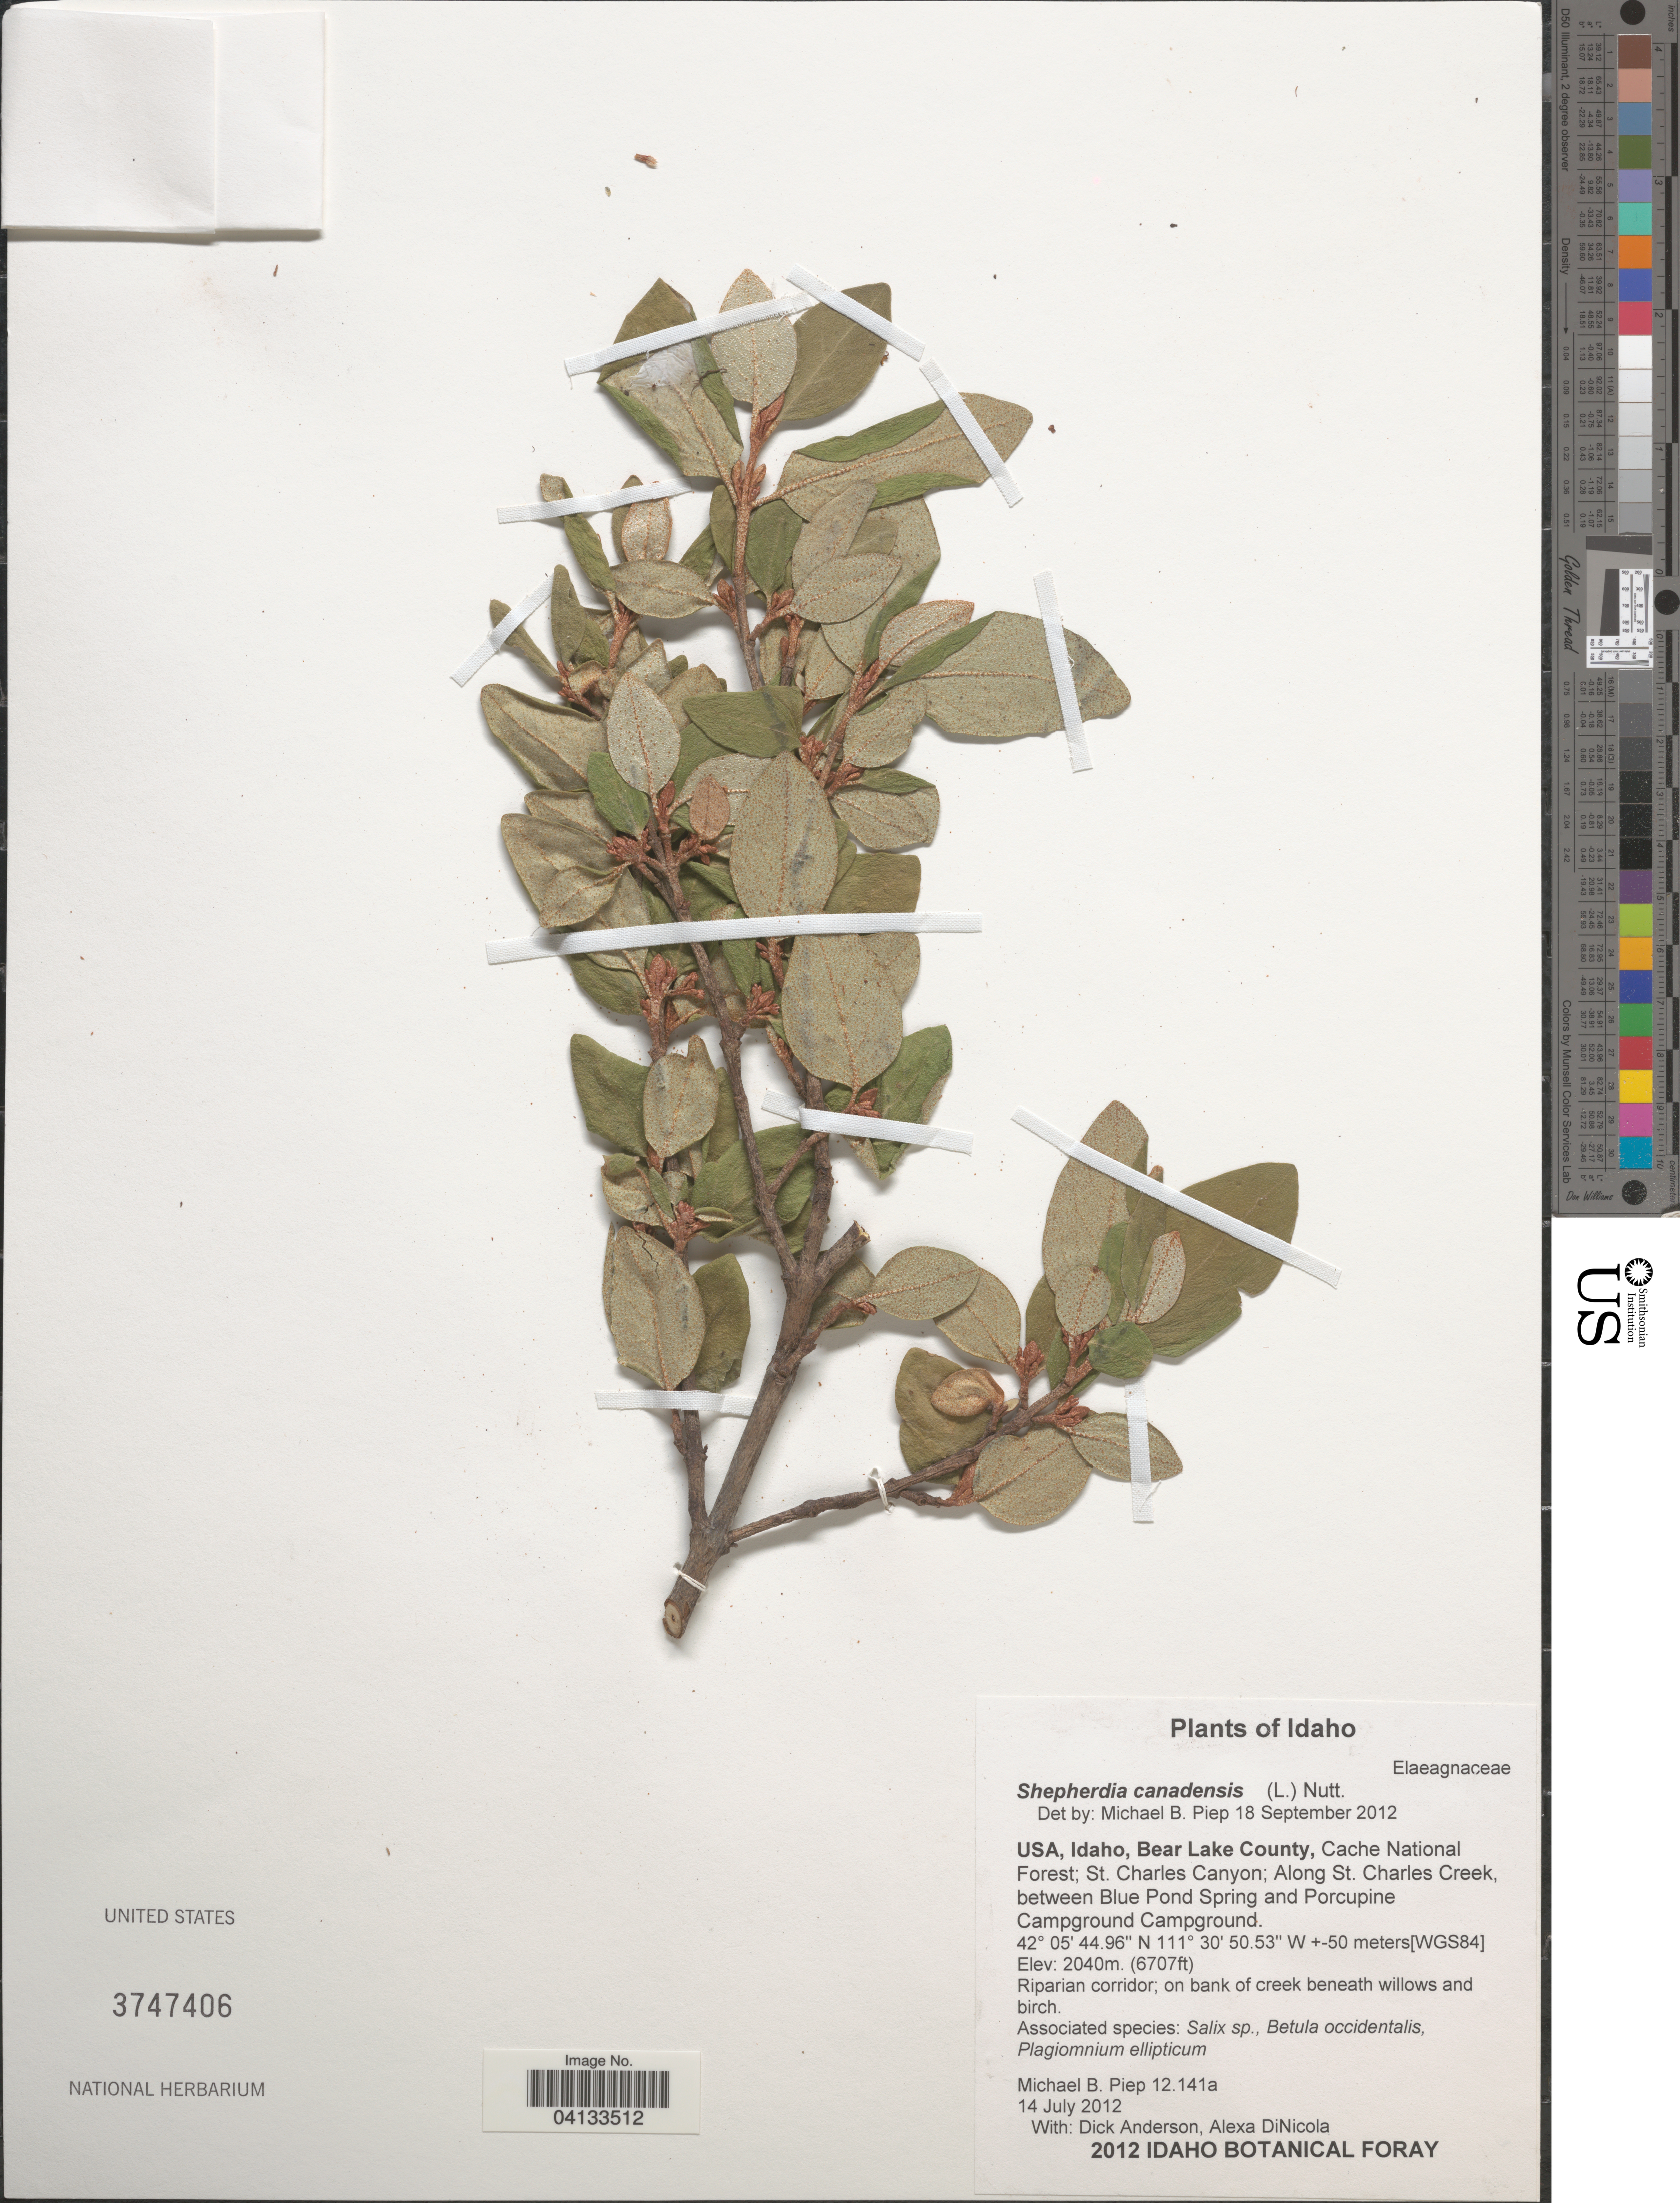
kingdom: Plantae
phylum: Tracheophyta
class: Magnoliopsida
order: Rosales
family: Elaeagnaceae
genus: Shepherdia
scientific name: Shepherdia canadensis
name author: (L.) Nutt.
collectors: M. Piep, D. Anderson & A. DiNicola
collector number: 12141a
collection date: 2012-07-14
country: United States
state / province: Idaho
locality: Bear Lake County, Cache National Forest; St. Charles Canyon; Along St. Charles Creek, between Blue Pond Spring and Porcupine.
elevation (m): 2040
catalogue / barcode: US 3743406